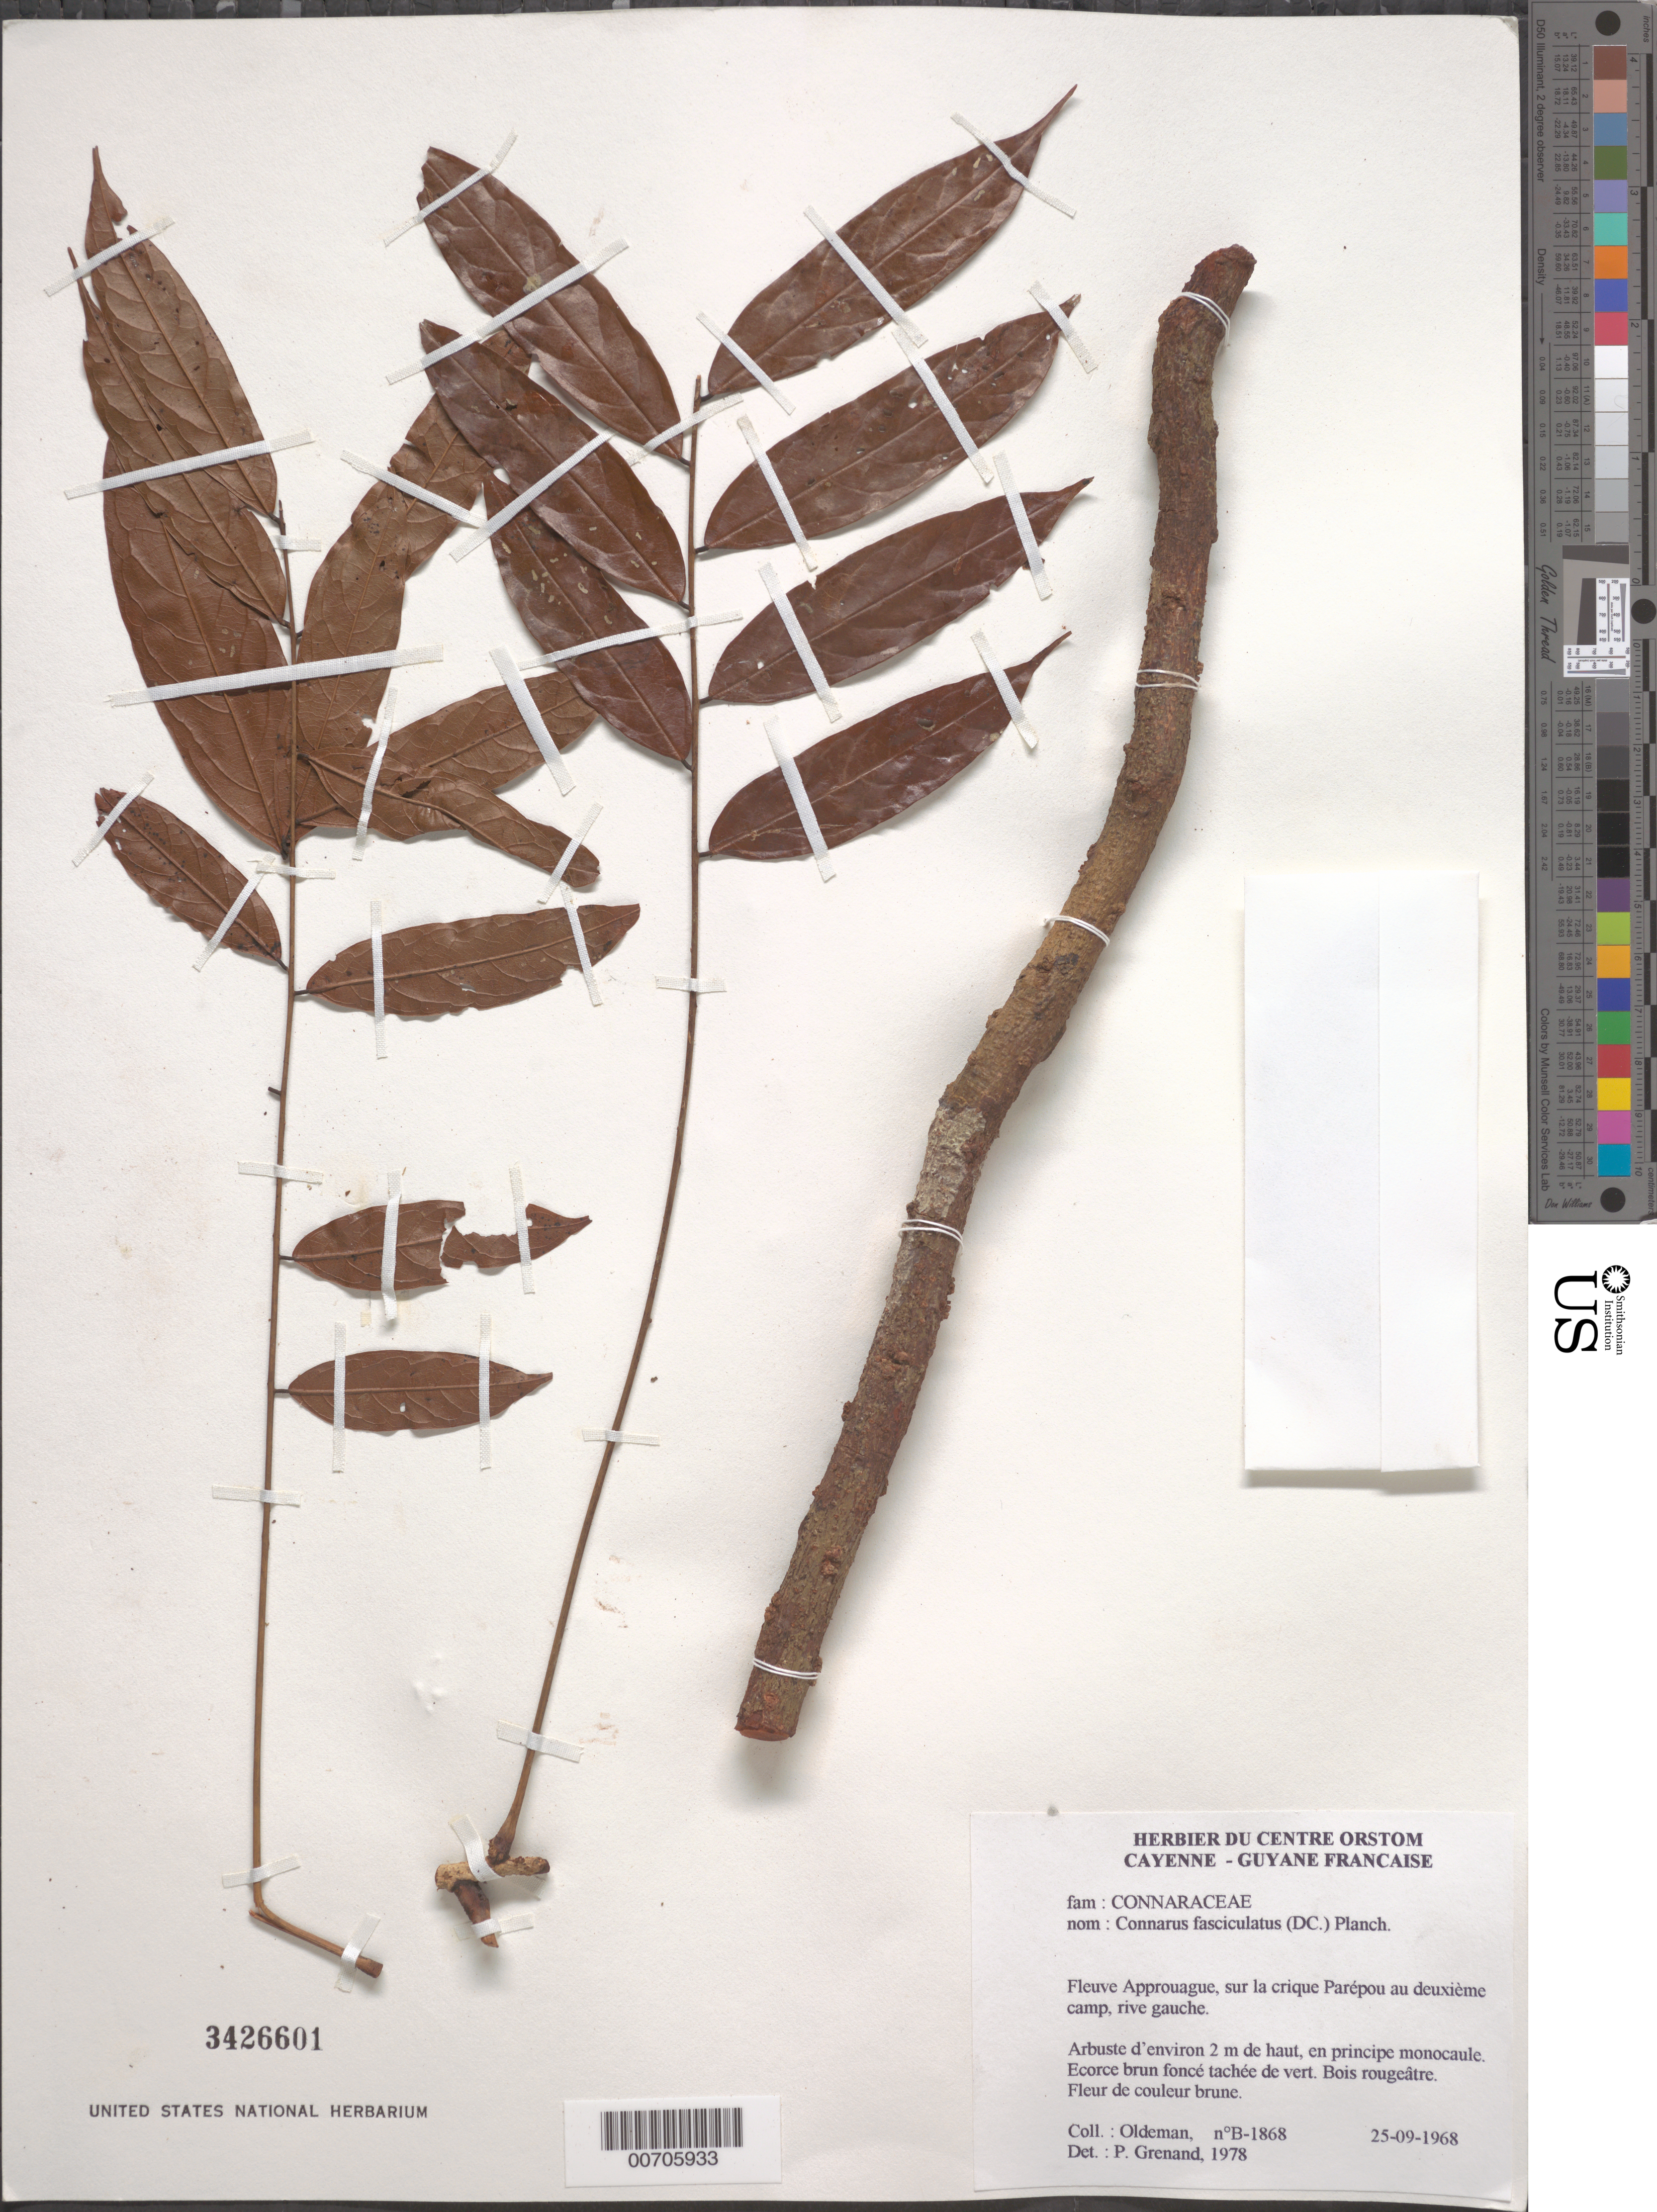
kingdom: Plantae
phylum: Tracheophyta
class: Magnoliopsida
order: Oxalidales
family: Connaraceae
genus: Connarus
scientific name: Connarus fasciculatus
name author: (DC.) Planch.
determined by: Grenand, P.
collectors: R. Oldeman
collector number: B 1868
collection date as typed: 25-Sep-68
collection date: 1968-09-25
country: French Guiana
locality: Crique Parépou, Fleuve Approuague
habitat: Sur la crique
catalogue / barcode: US 3426601